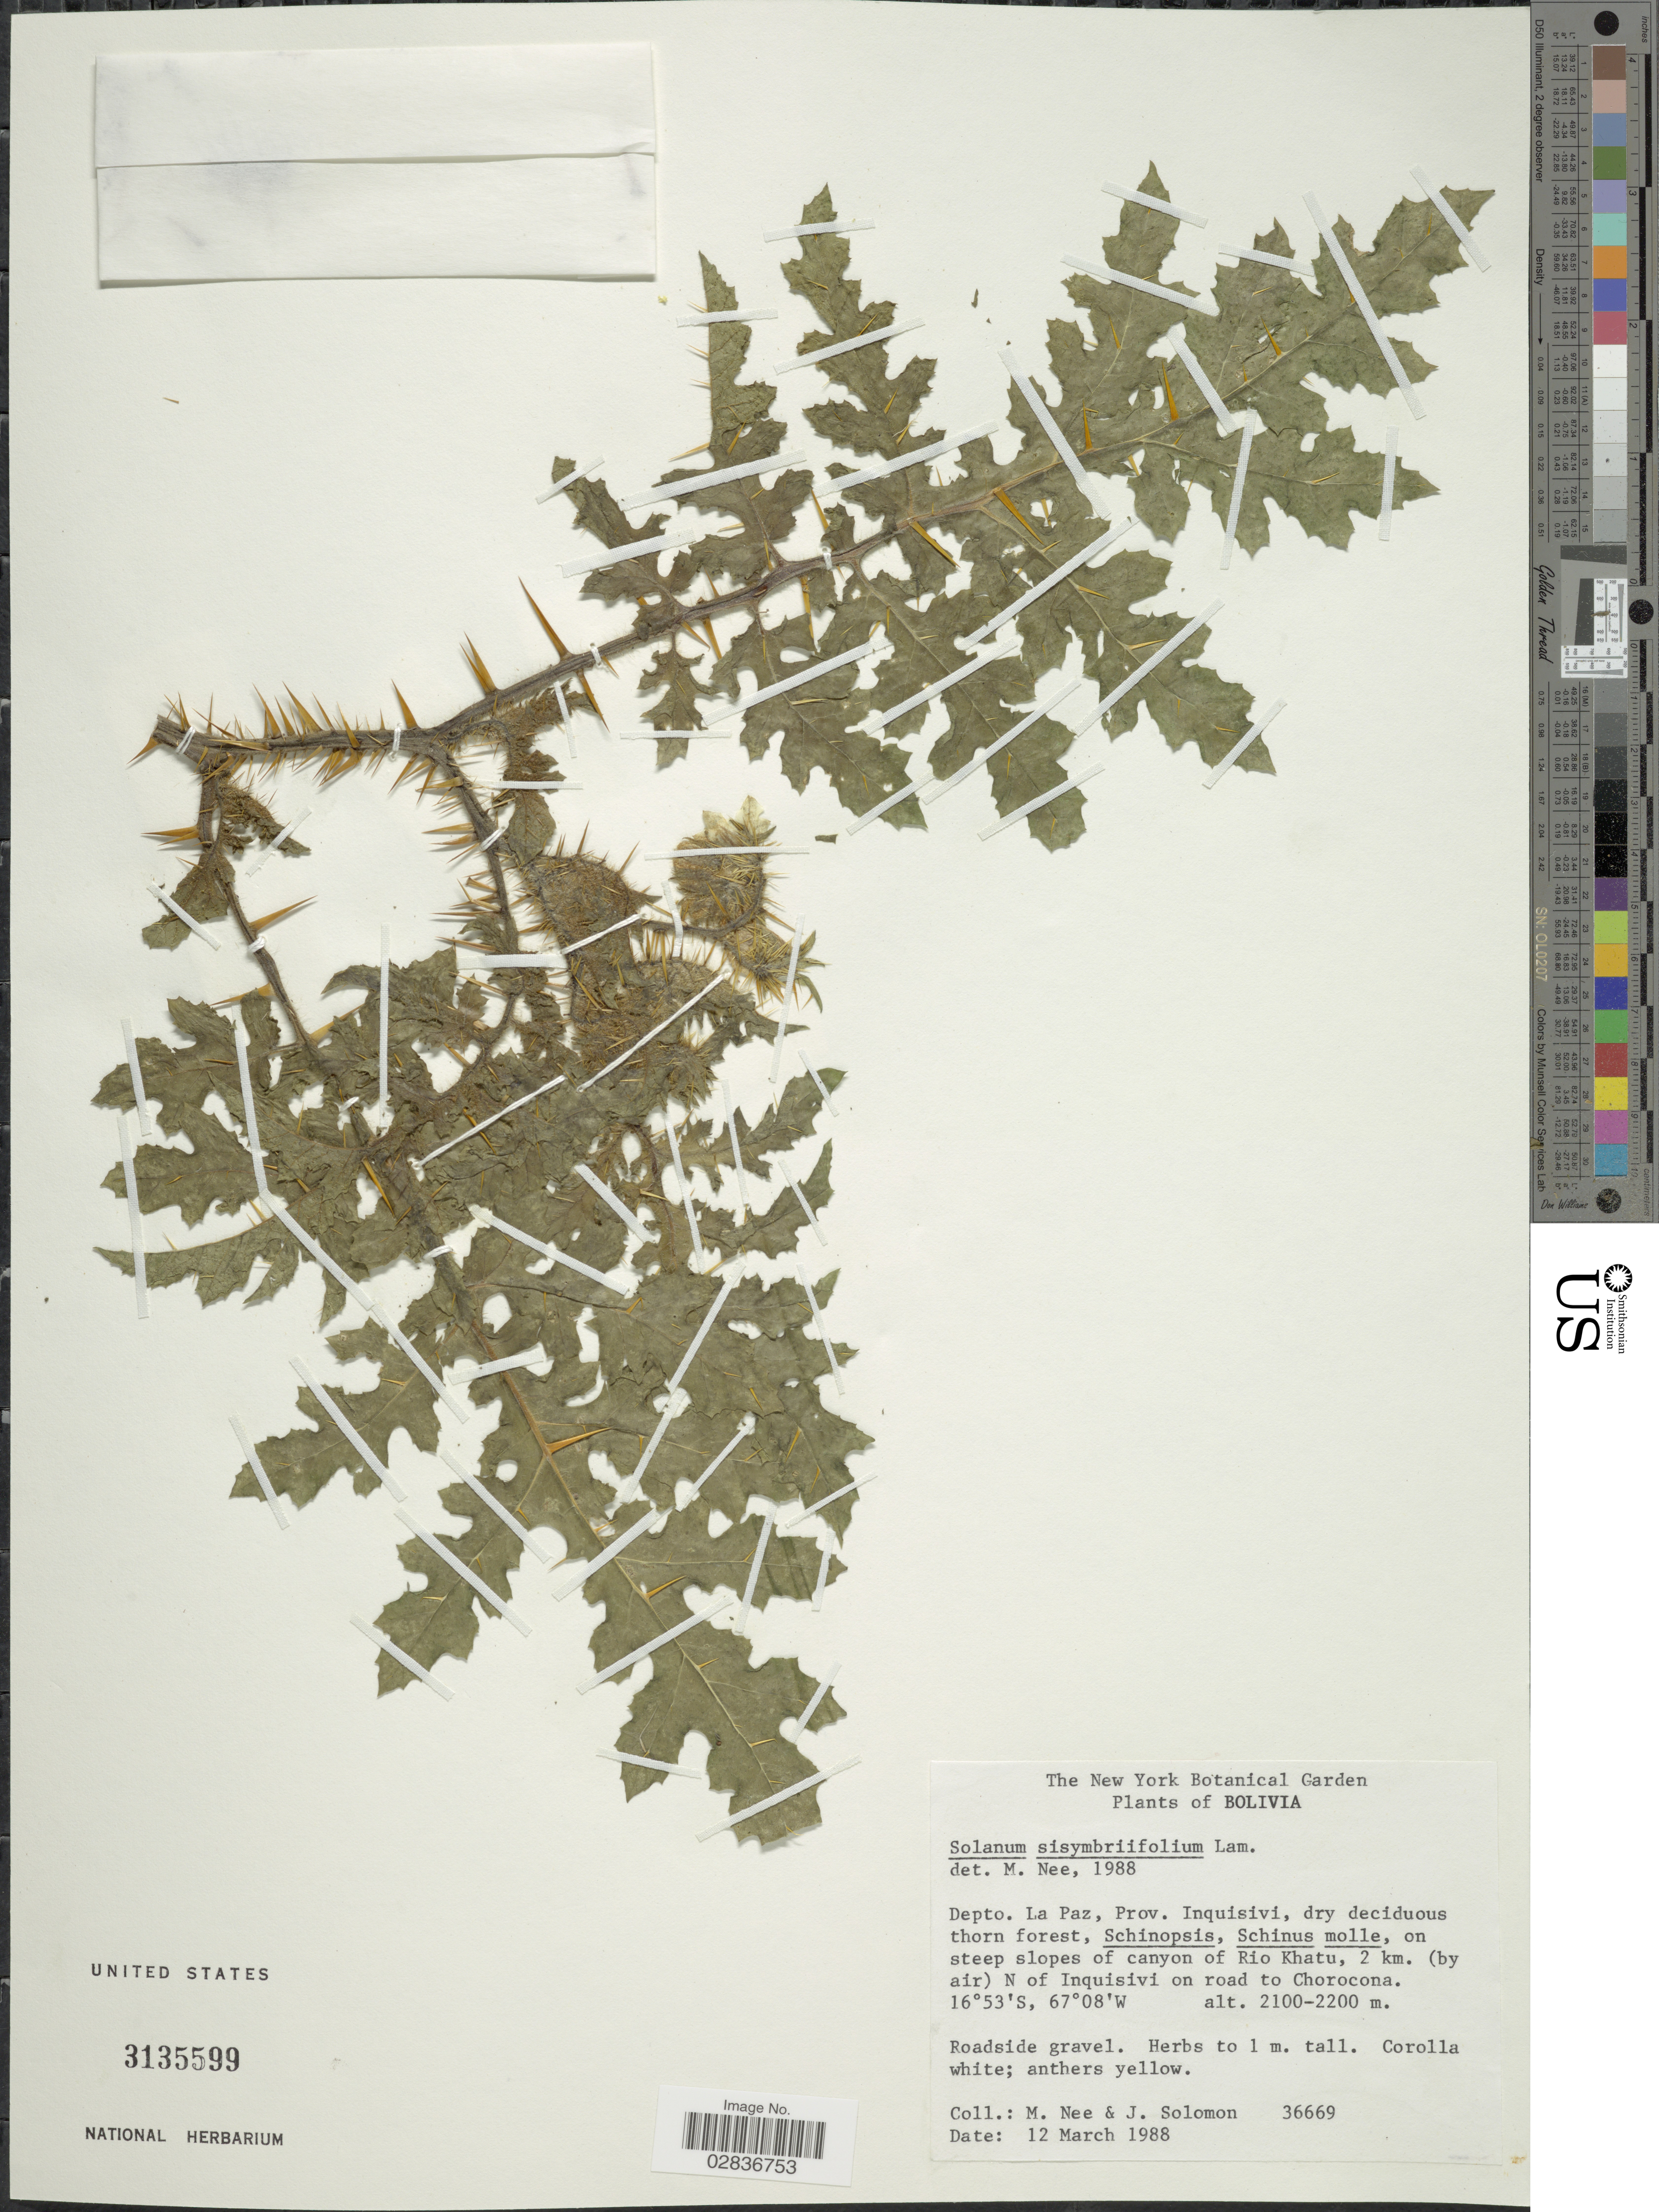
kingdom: Plantae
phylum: Tracheophyta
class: Magnoliopsida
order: Solanales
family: Solanaceae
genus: Solanum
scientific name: Solanum sisymbriifolium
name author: Lam.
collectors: M. Nee & J. Solomon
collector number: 36669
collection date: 1988-03-12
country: Bolivia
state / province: La Paz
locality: Depto. La Paz, Prov. Inquisivi, on steep slopes of canyon of Rio Khatu, 2 km. (by air) N of Inquisivi on road to Chorocona.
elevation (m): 2100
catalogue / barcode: US 3135599